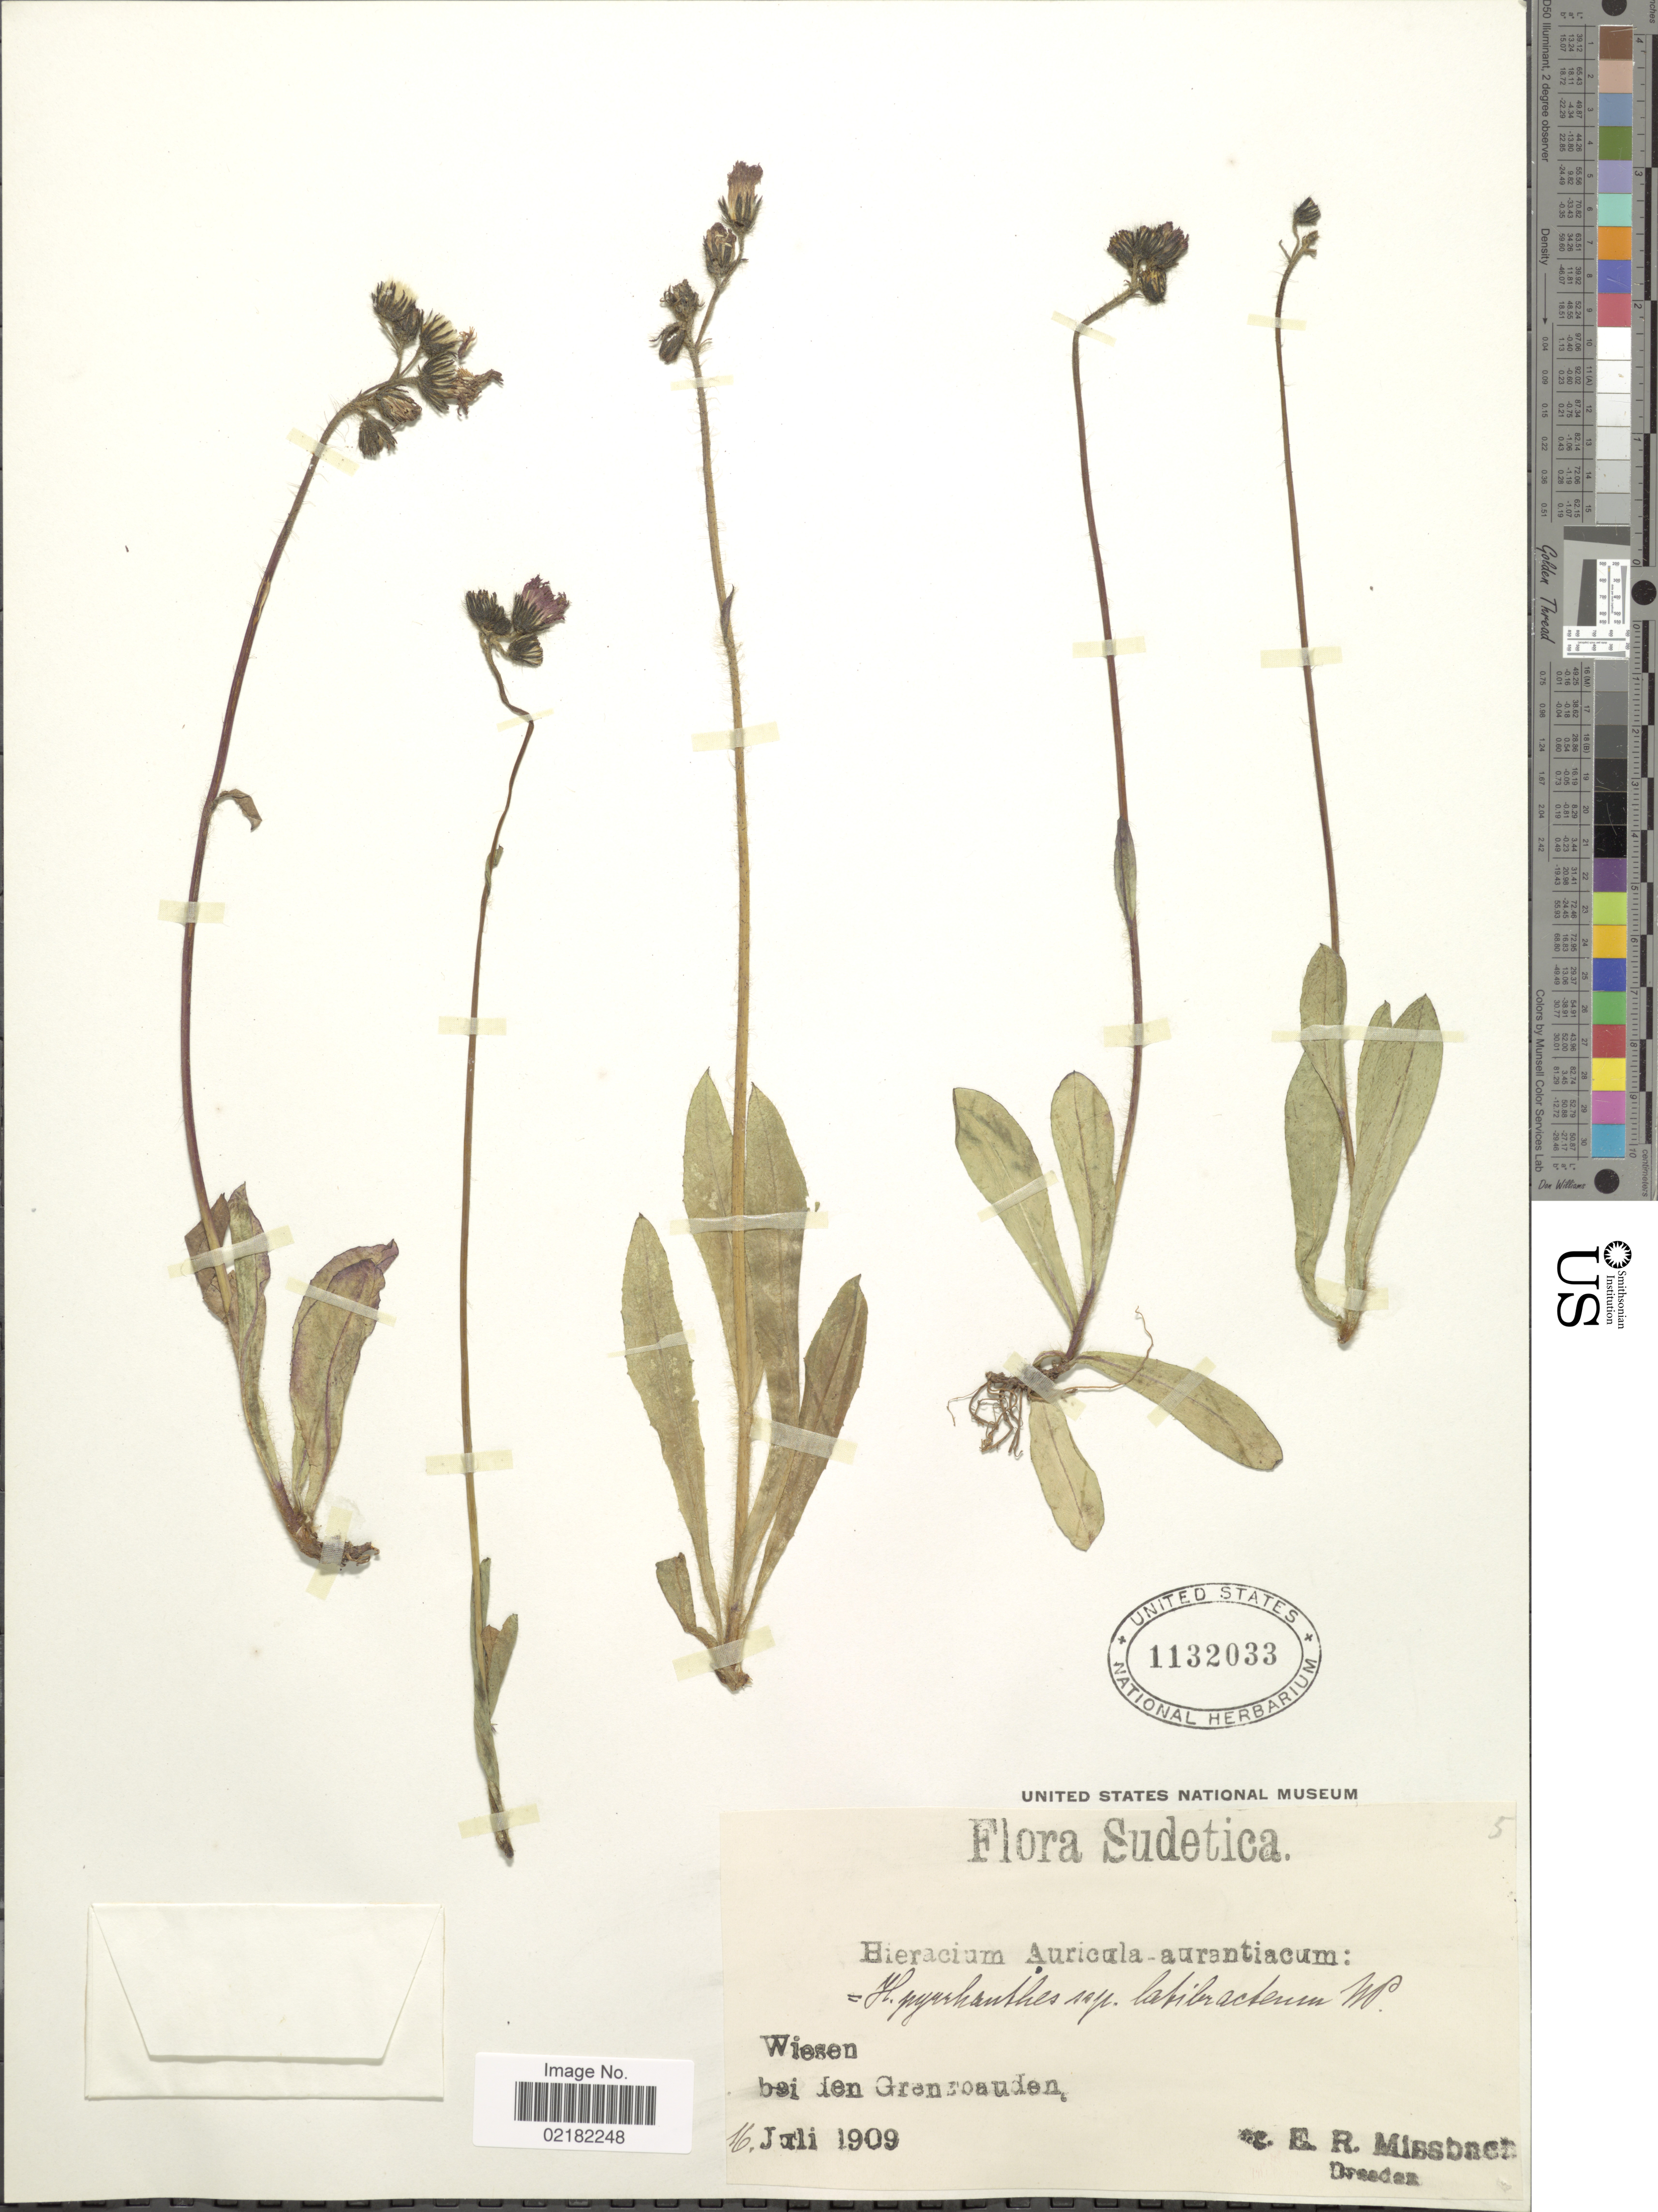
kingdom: Plantae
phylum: Tracheophyta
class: Magnoliopsida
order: Asterales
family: Asteraceae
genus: Pilosella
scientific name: Pilosella sp.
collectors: E. Missbach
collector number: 5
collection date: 1909-07-16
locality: Wiesen, bei den Grensoauden. [interpreted]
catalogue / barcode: US 1132033